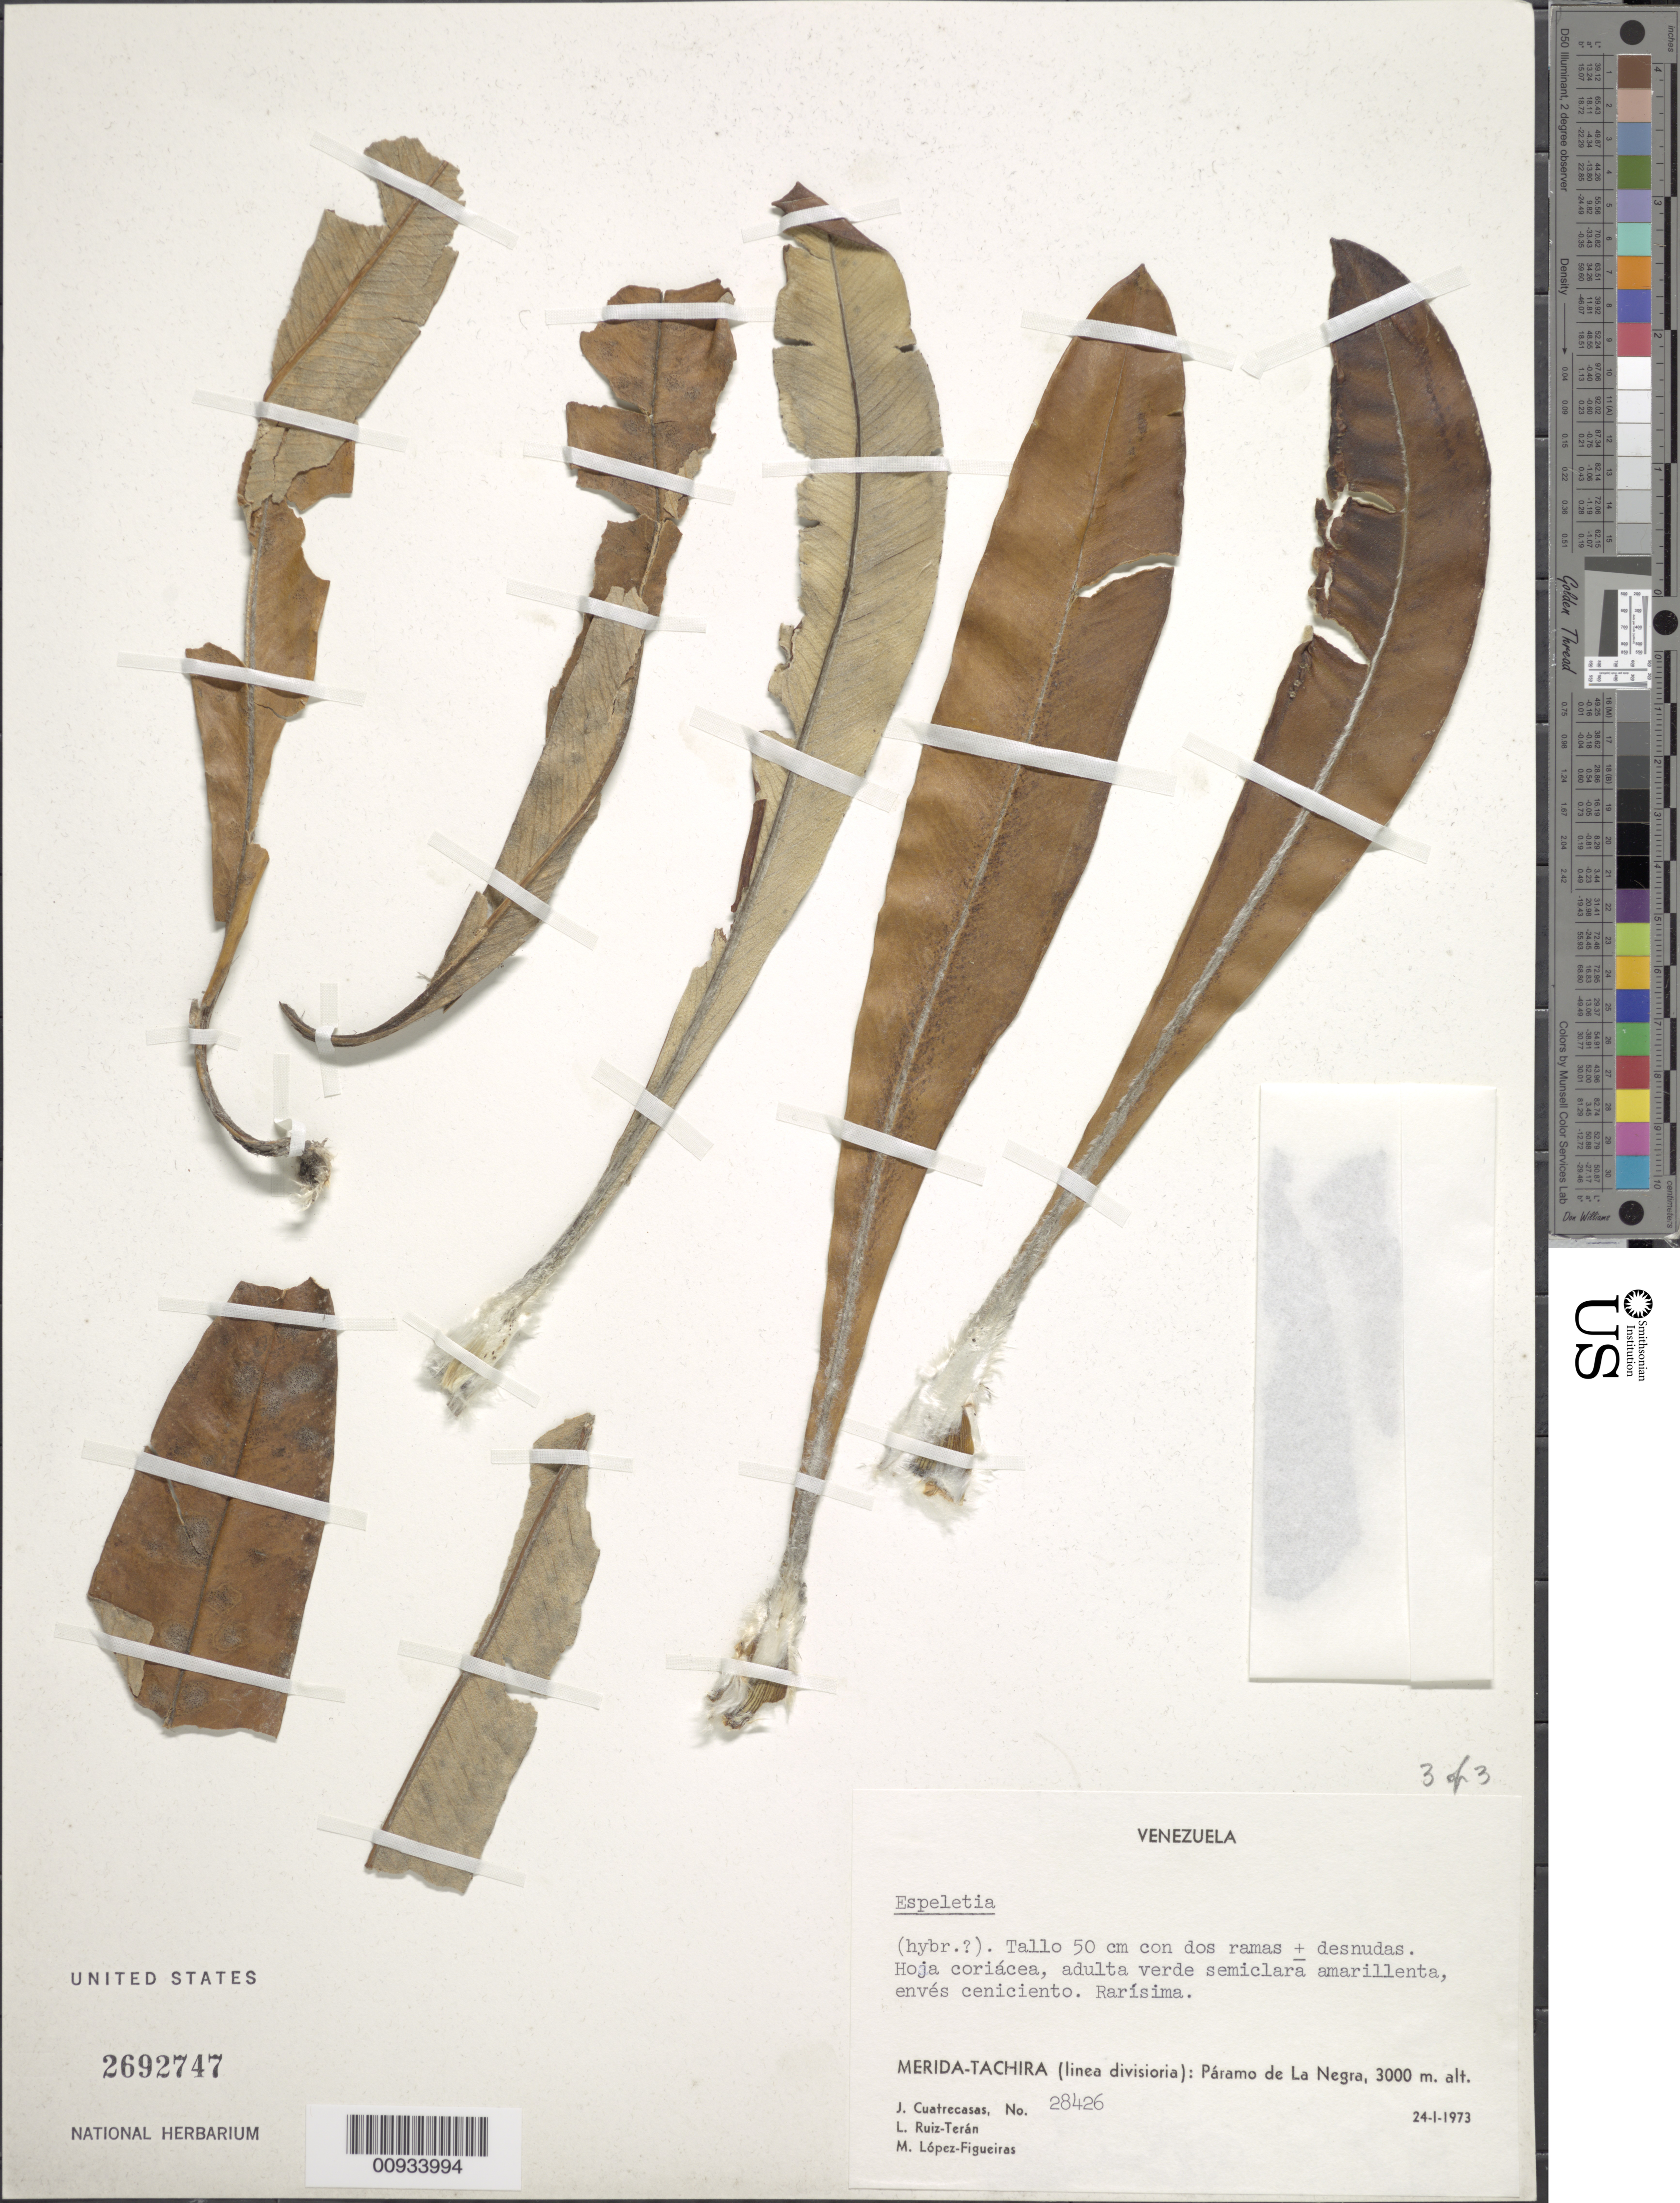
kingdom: Plantae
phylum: Tracheophyta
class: Magnoliopsida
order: Asterales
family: Asteraceae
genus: Espeletia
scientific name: Espeletia sp.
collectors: J. Cuatrecasas, L. E. Ruíz-Terán & M. López Figueiras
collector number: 28426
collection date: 1973-01-24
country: Venezuela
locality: Merida-Tachira (linea divisiora): Paramo de La Negra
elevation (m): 3000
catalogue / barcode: US 2692747